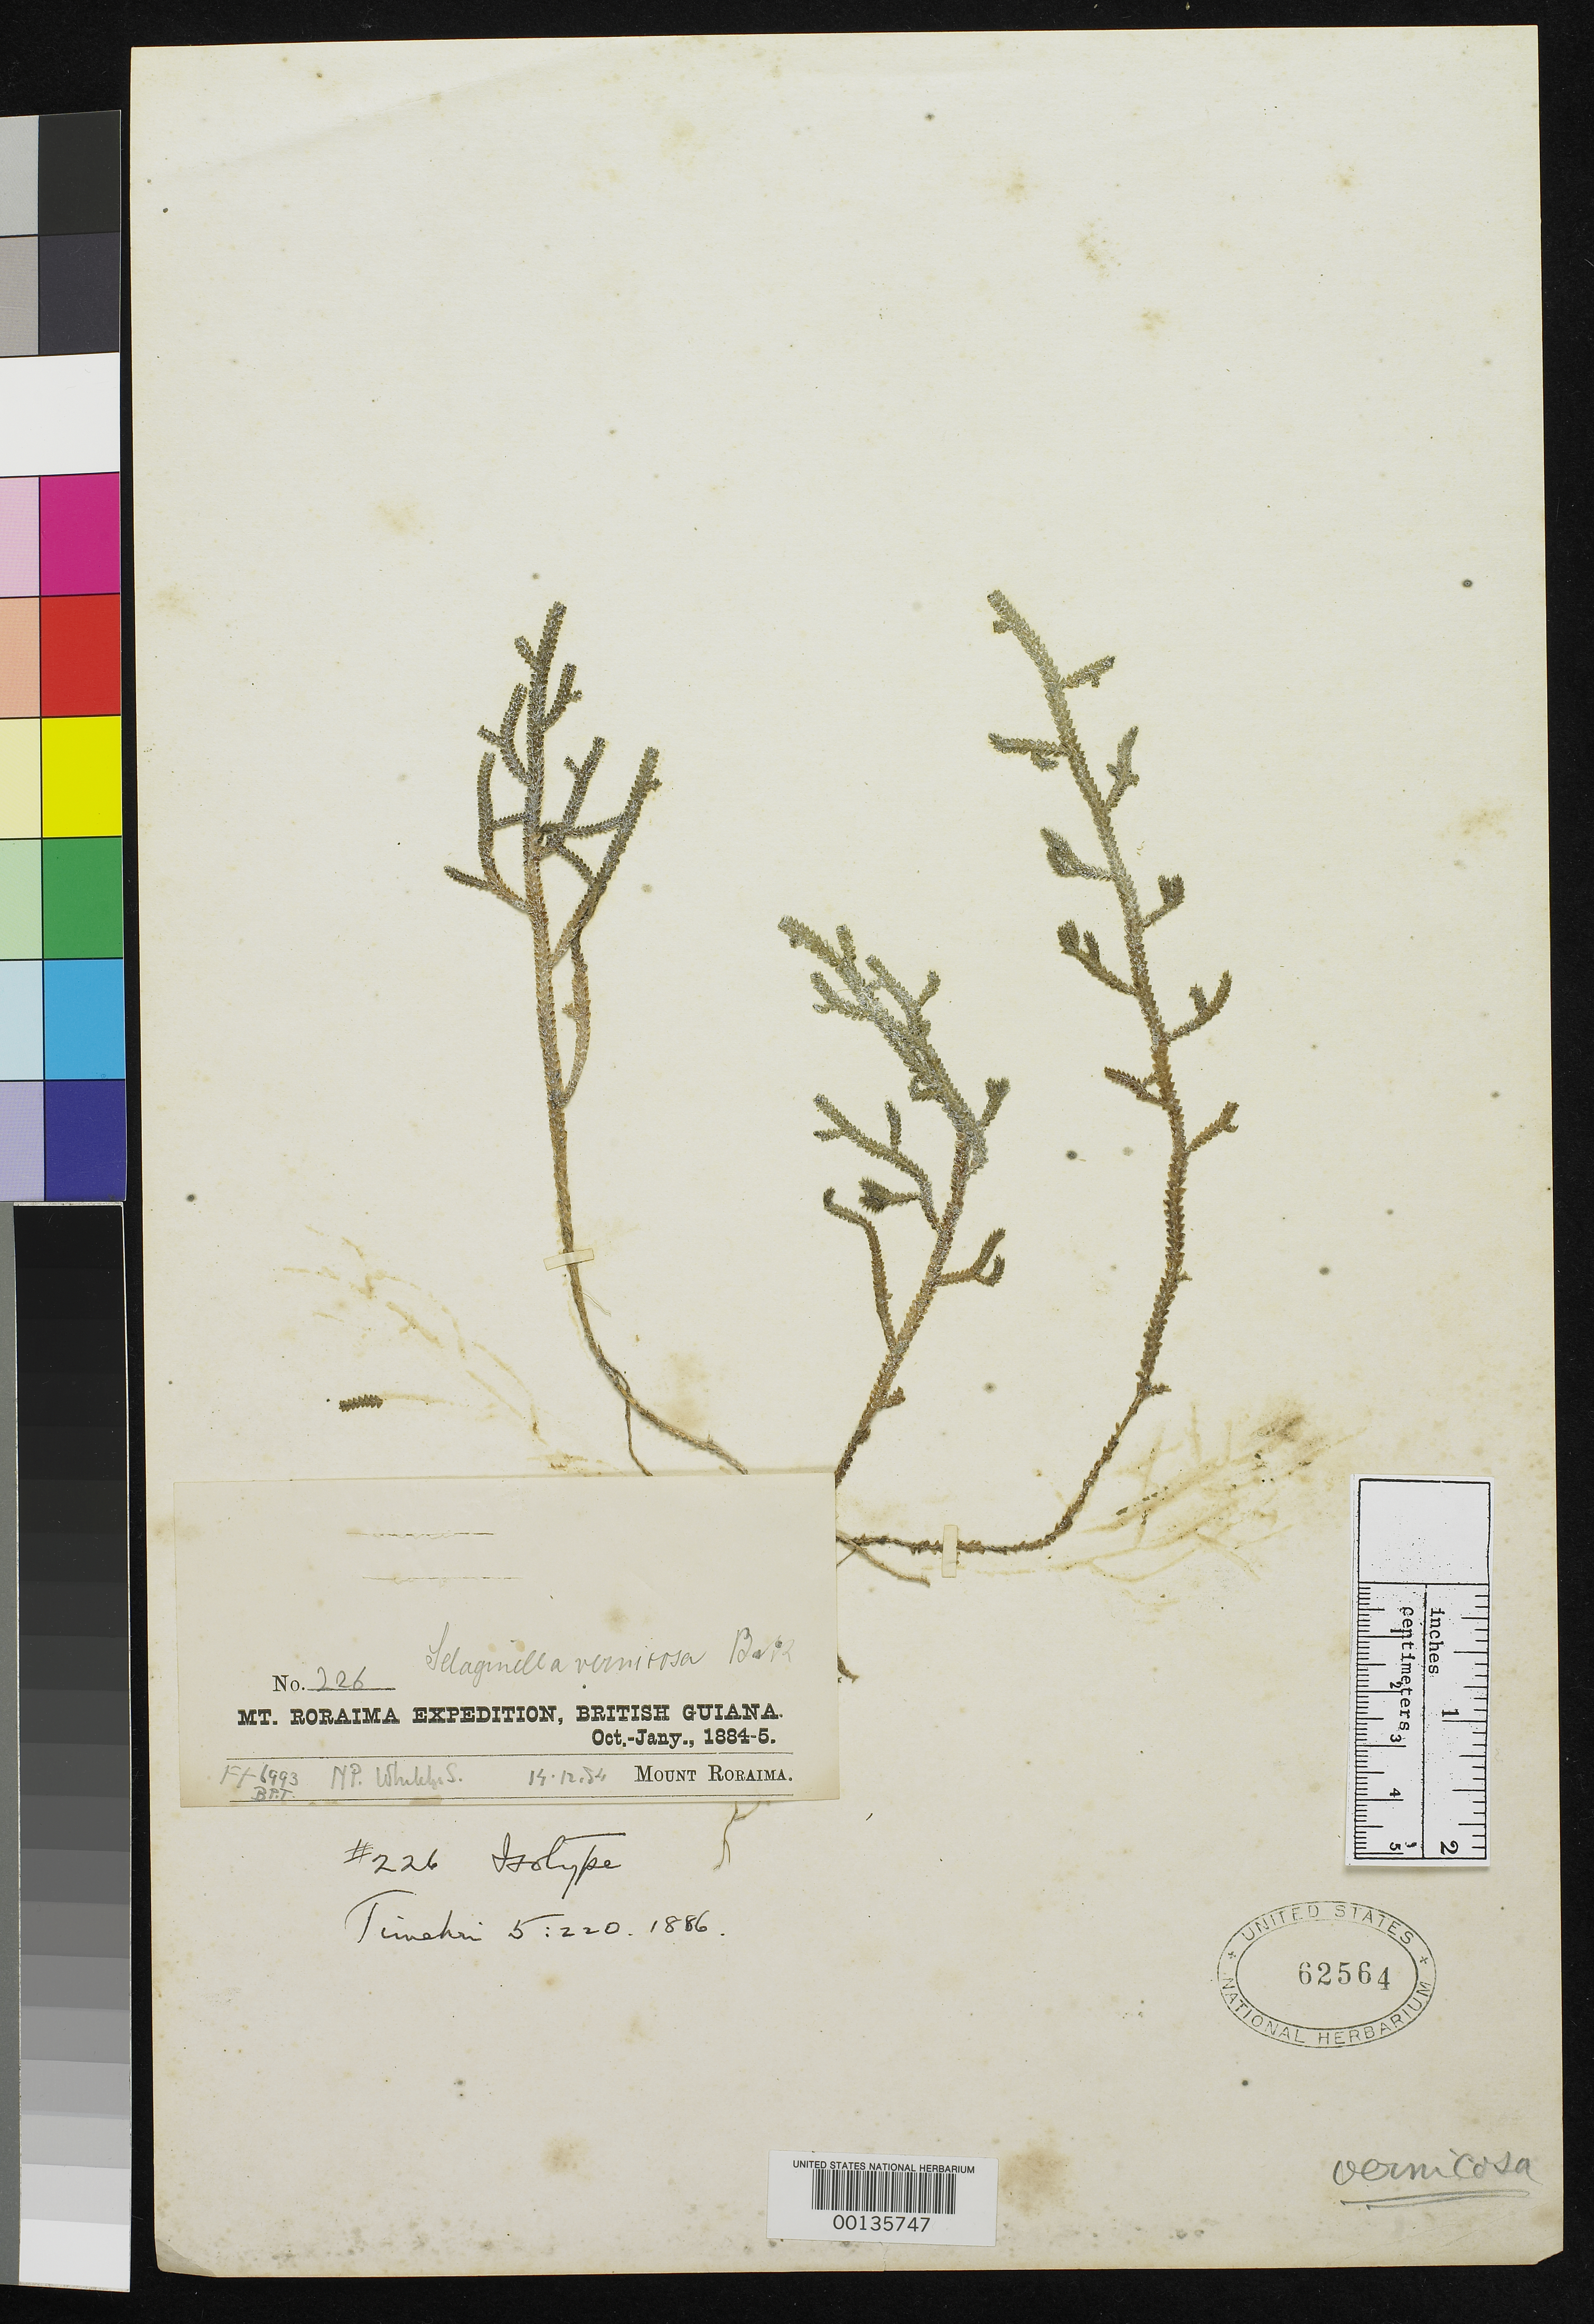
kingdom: Plantae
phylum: Tracheophyta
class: Lycopodiopsida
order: Selaginellales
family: Selaginellaceae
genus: Selaginella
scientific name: Selaginella vernicosa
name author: Baker in Thurn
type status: Type Collection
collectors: E. F. im Thurn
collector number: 226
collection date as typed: Oct 1884 to -- Jan 1885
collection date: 1884-10/1885-01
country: Guyana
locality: Mount Roraima.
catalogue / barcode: US 62564